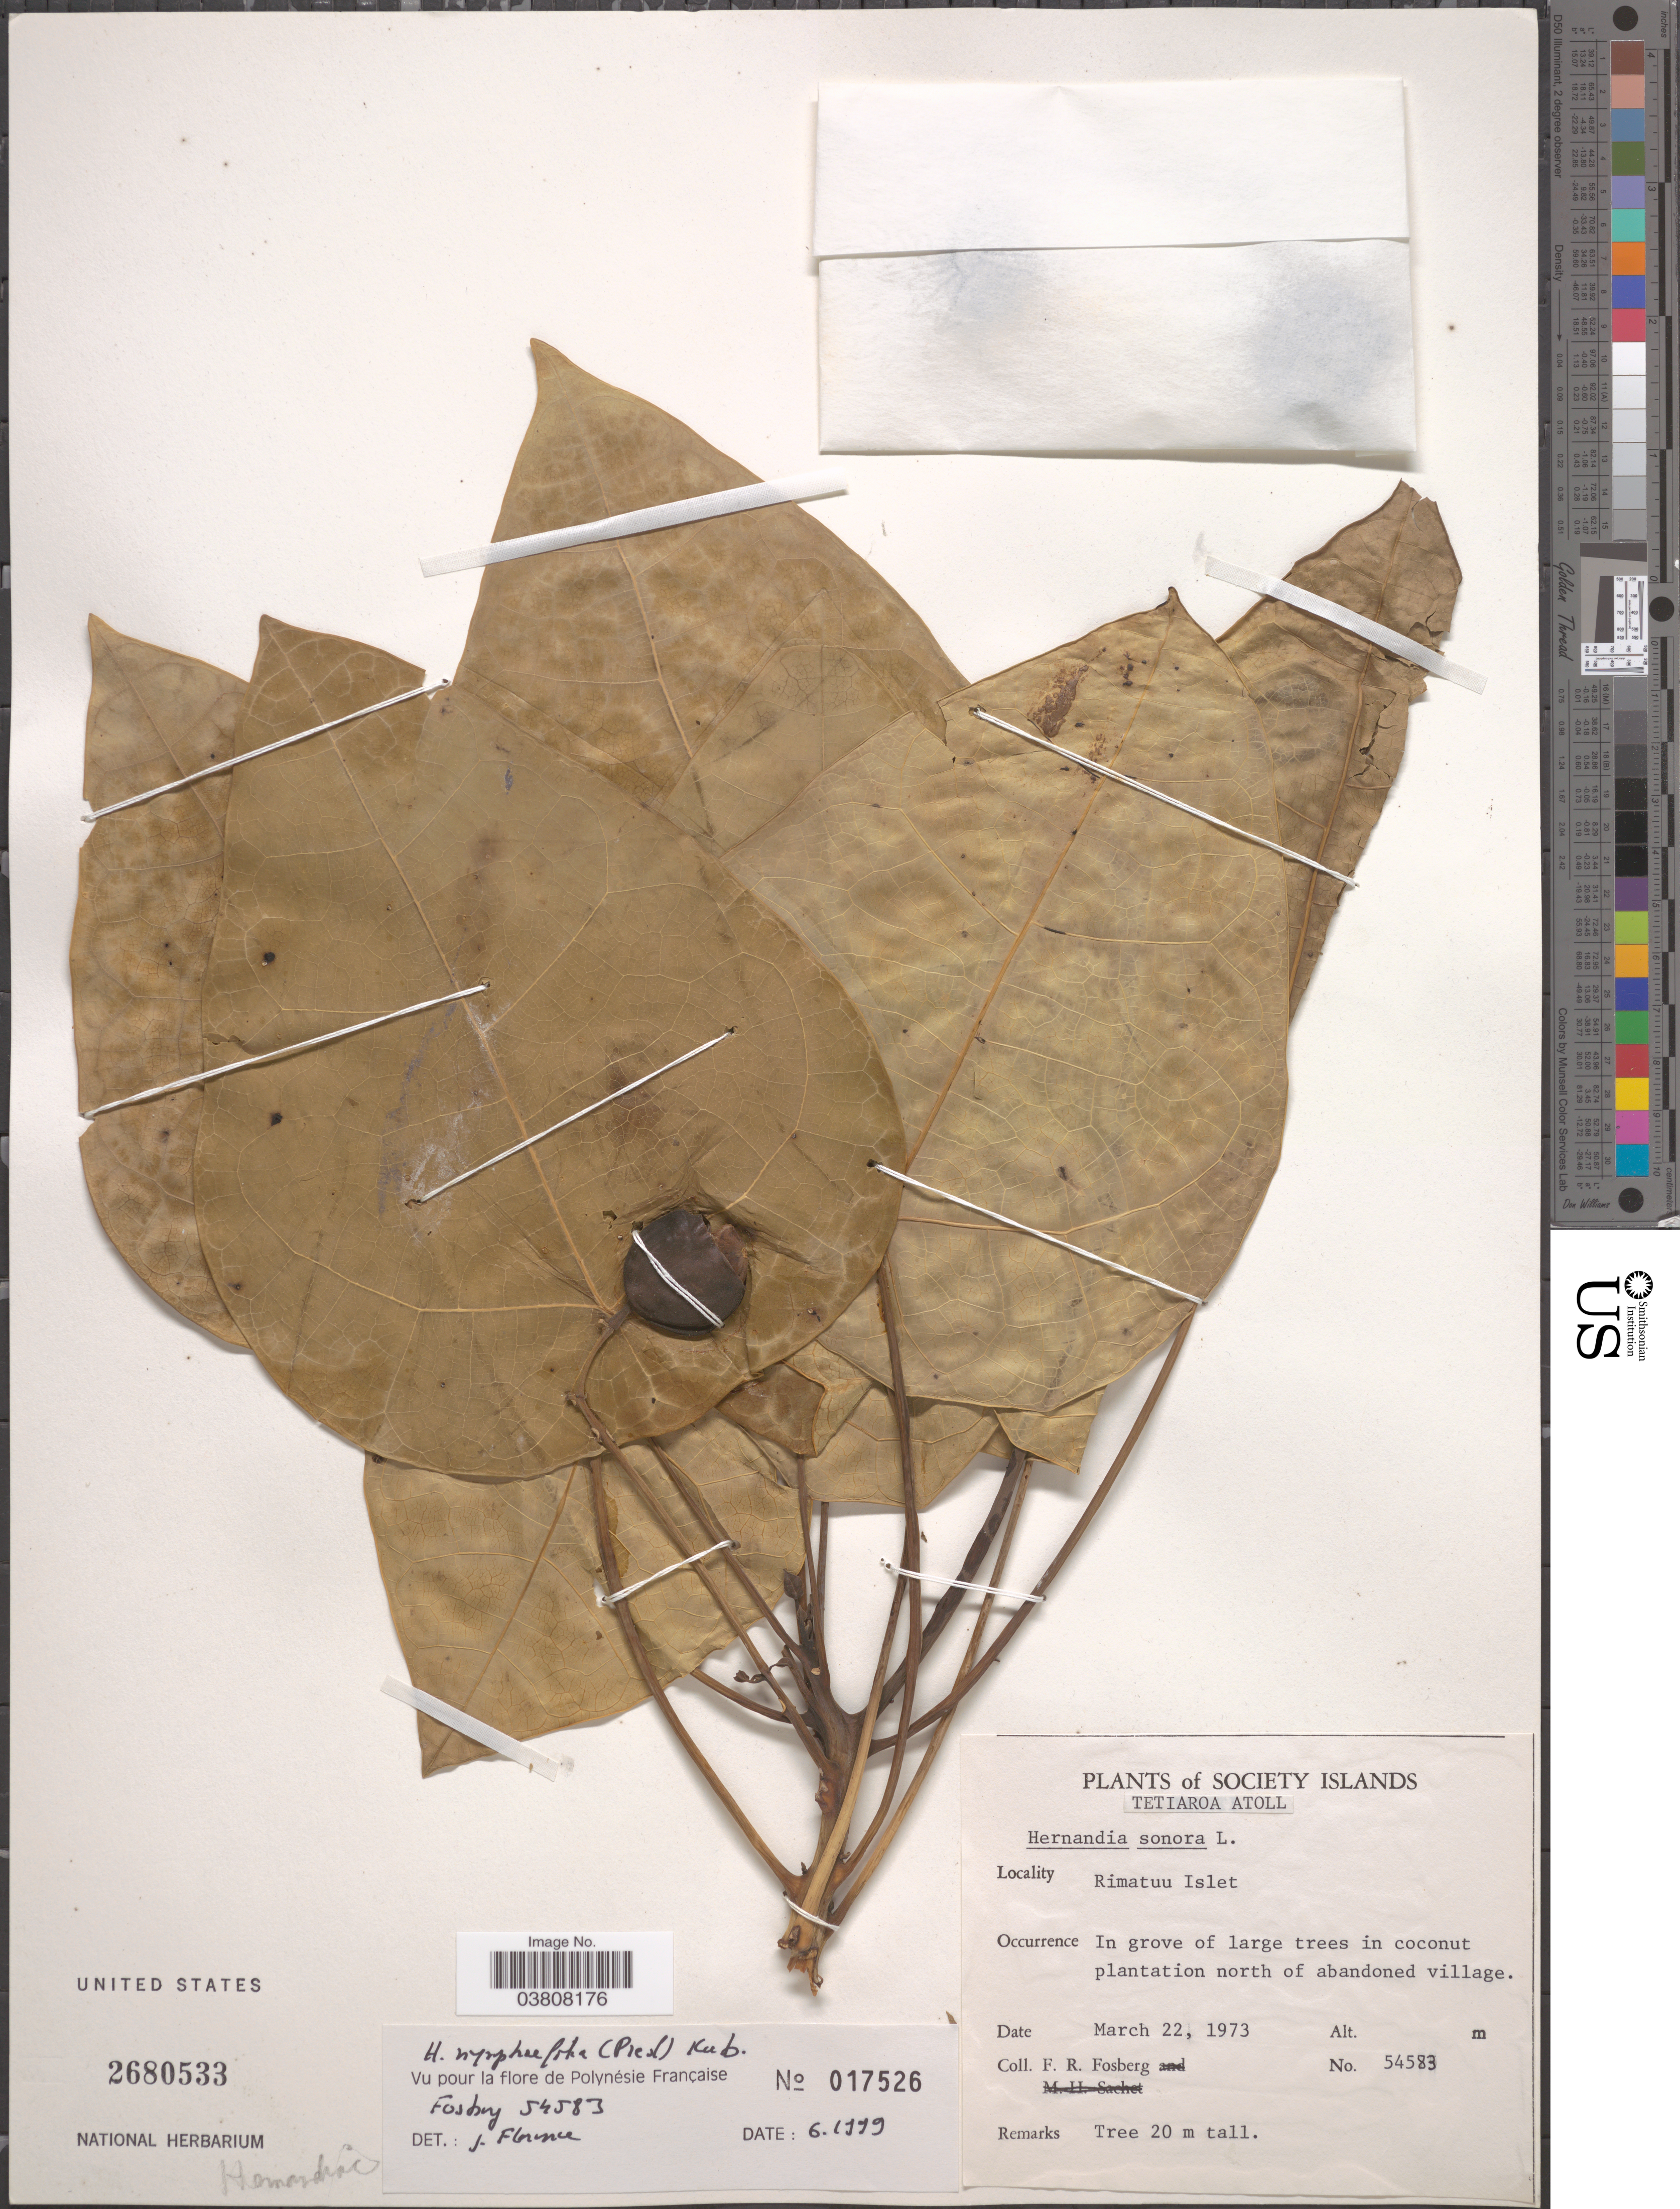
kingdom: Plantae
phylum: Tracheophyta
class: Magnoliopsida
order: Laurales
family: Hernandiaceae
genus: Hernandia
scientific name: Hernandia nymphaeifolia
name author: (C. Presl) Kubitzki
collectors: F. R. Fosberg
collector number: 54583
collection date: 1973-03-22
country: French Polynesia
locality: Society Islands. Tetiaroa Atoll. Rimatuu Islet. In coconut plantation north of abandoned village.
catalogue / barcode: US 2680533